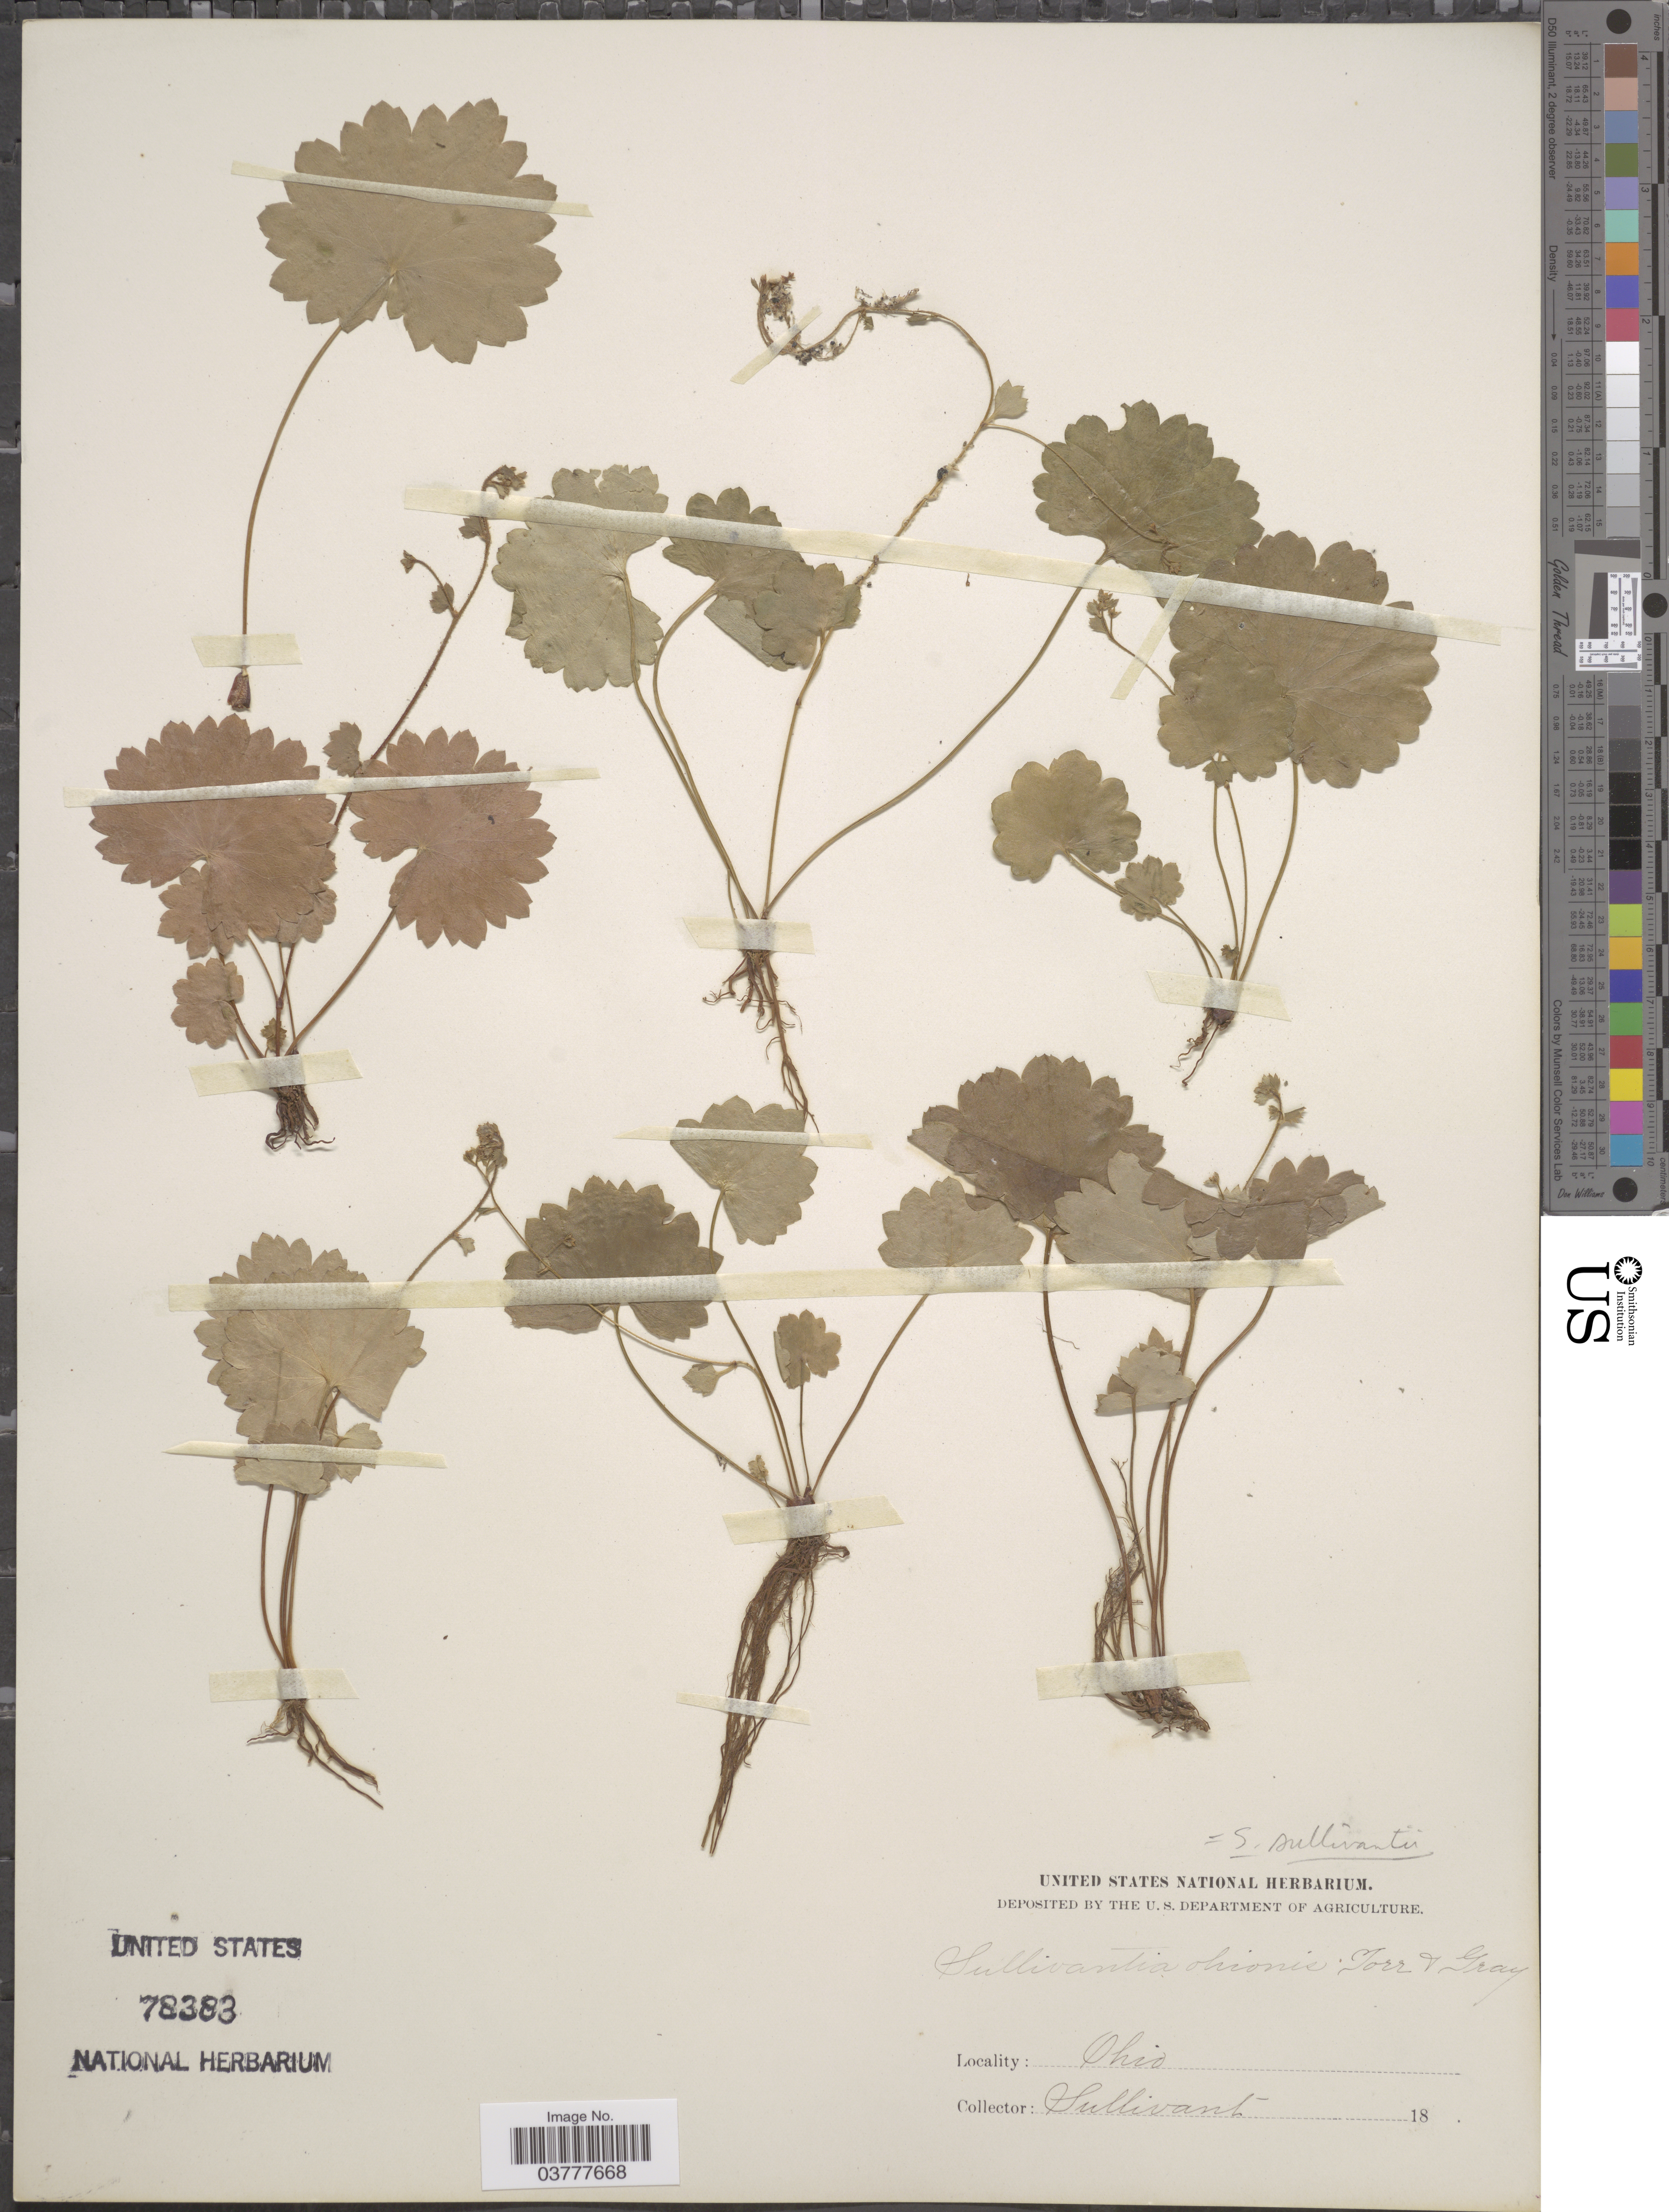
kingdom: Plantae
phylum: Tracheophyta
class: Magnoliopsida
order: Saxifragales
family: Saxifragaceae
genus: Sullivantia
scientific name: Sullivantia sullivantii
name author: (Torr. & A. Gray) Britton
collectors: Sullivant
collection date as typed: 18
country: United States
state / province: Ohio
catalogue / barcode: US 78383